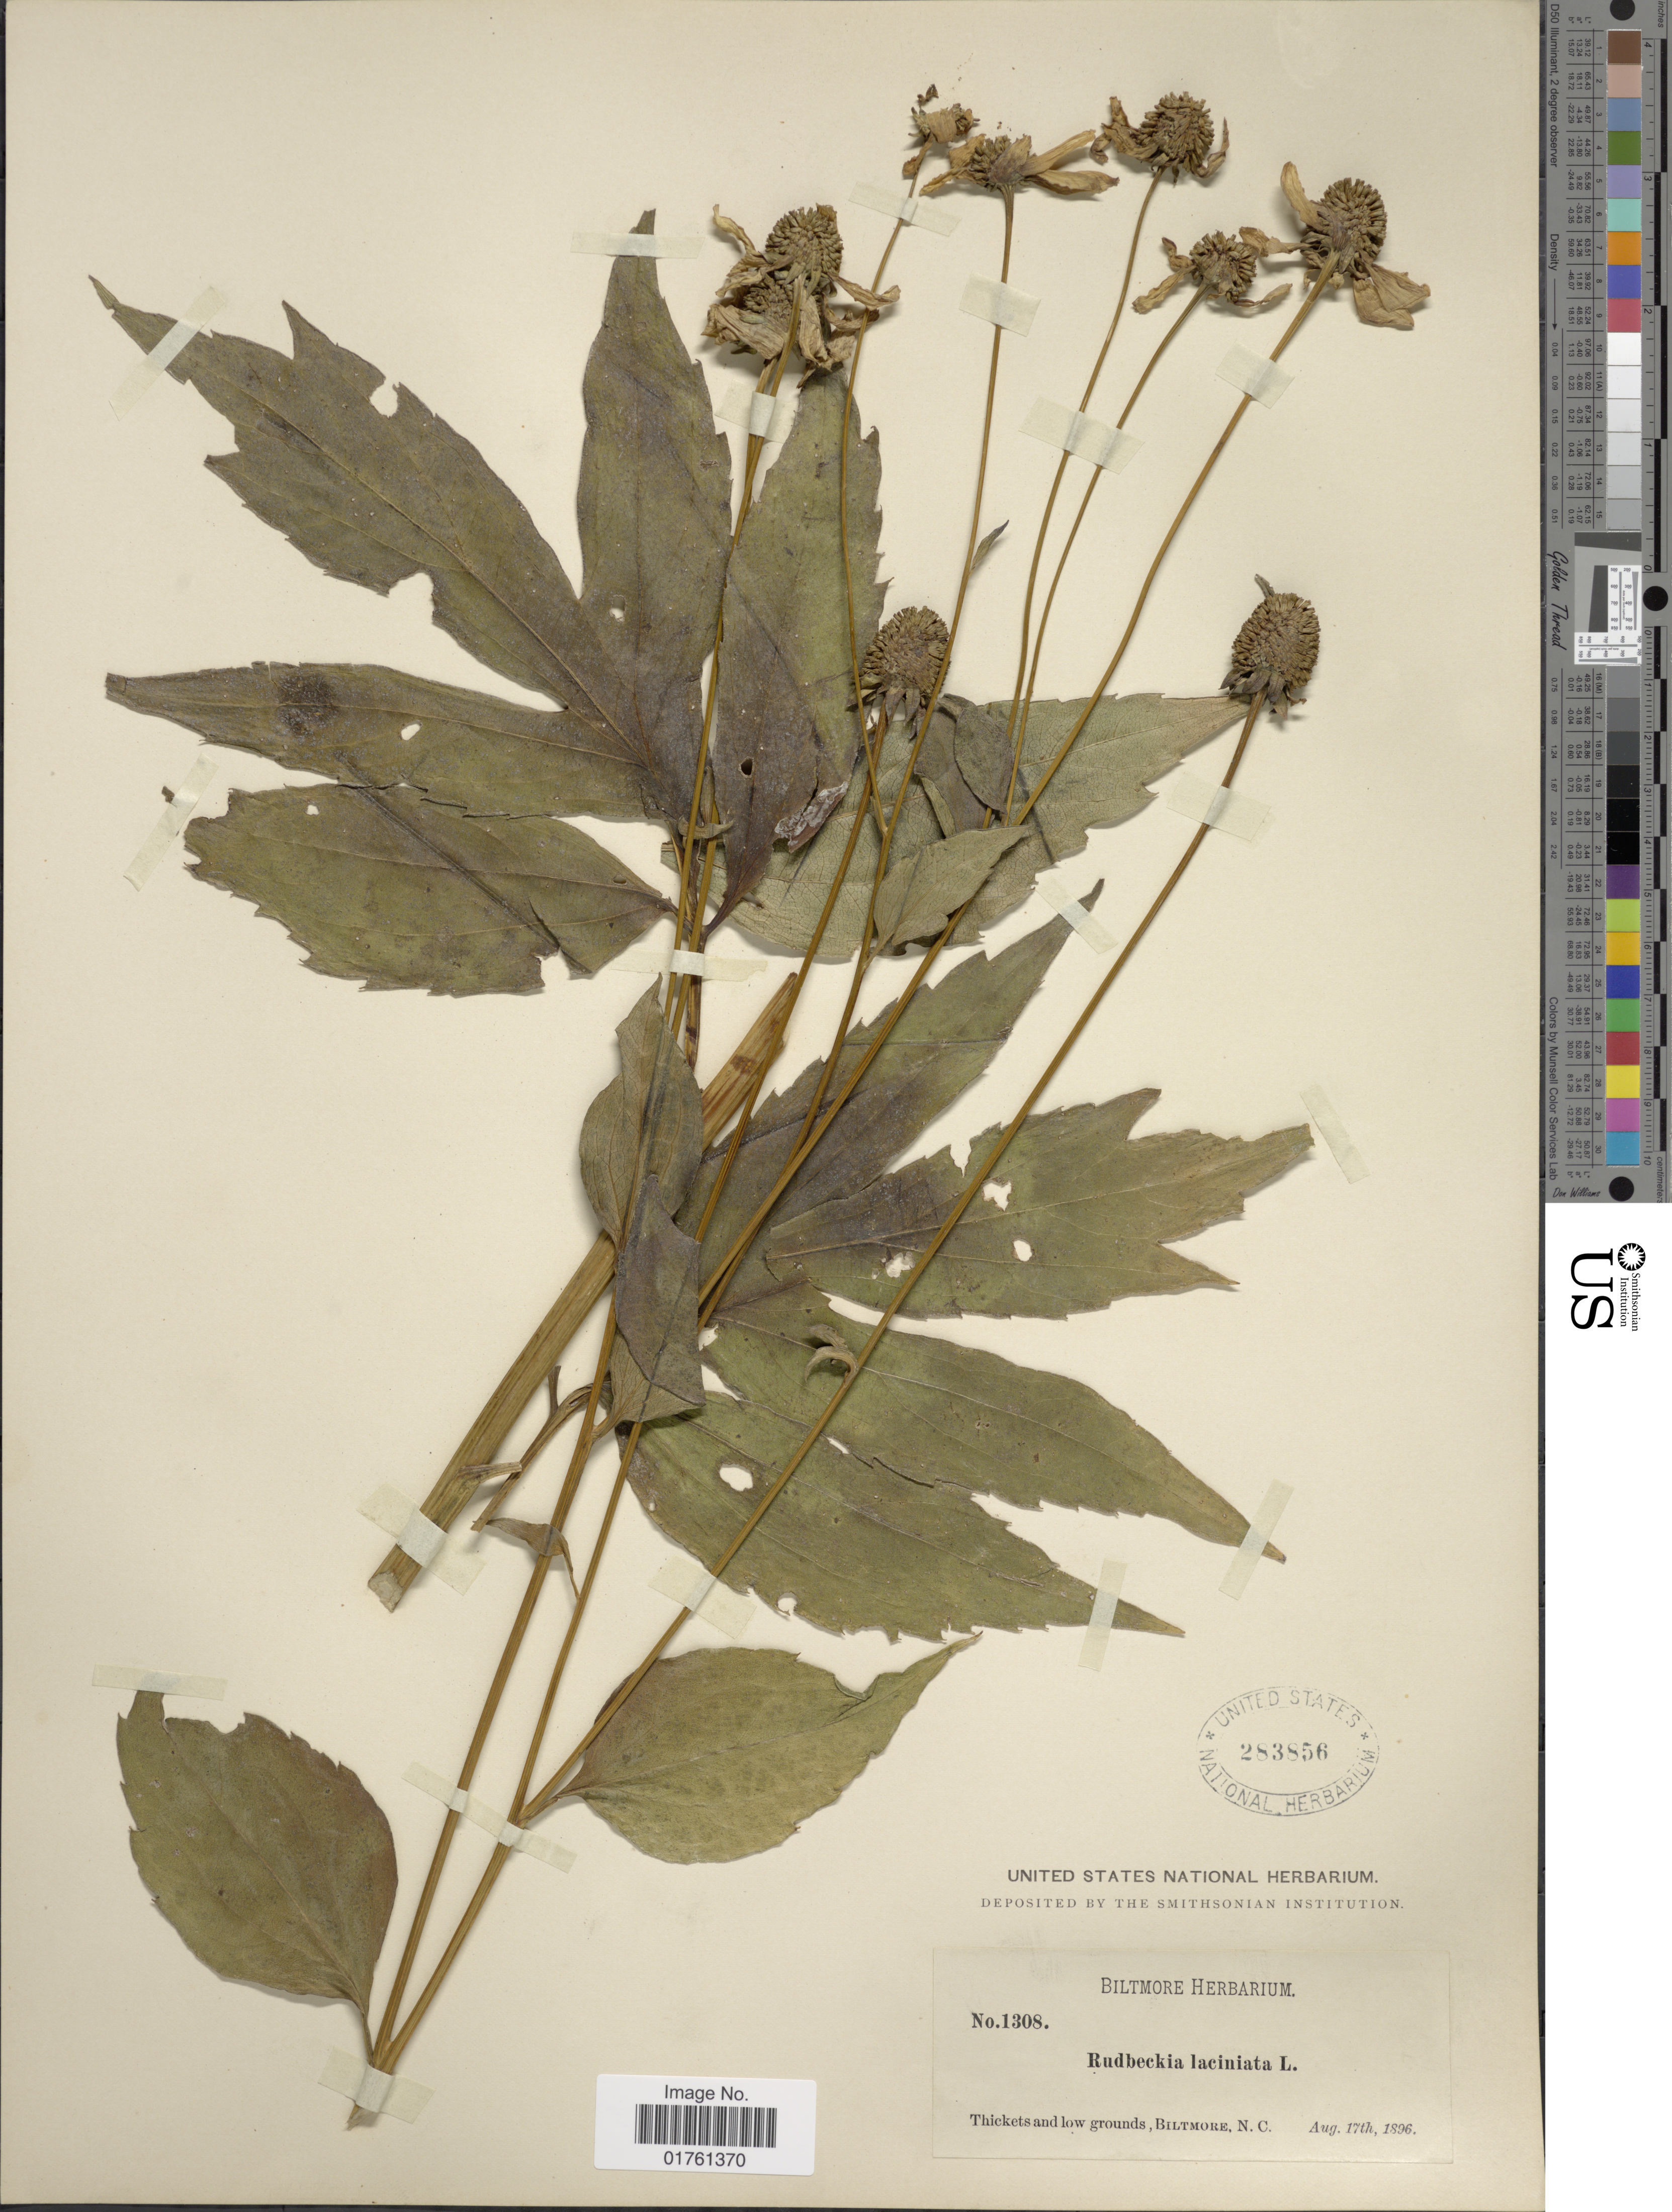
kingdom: Plantae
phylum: Tracheophyta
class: Magnoliopsida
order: Asterales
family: Asteraceae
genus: Rudbeckia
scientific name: Rudbeckia laciniata var. laciniata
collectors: ex herb. Biltmore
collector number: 1308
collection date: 1896-08-17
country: United States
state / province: North Carolina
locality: Thickets and low grounds, Biltmore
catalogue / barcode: US 283856